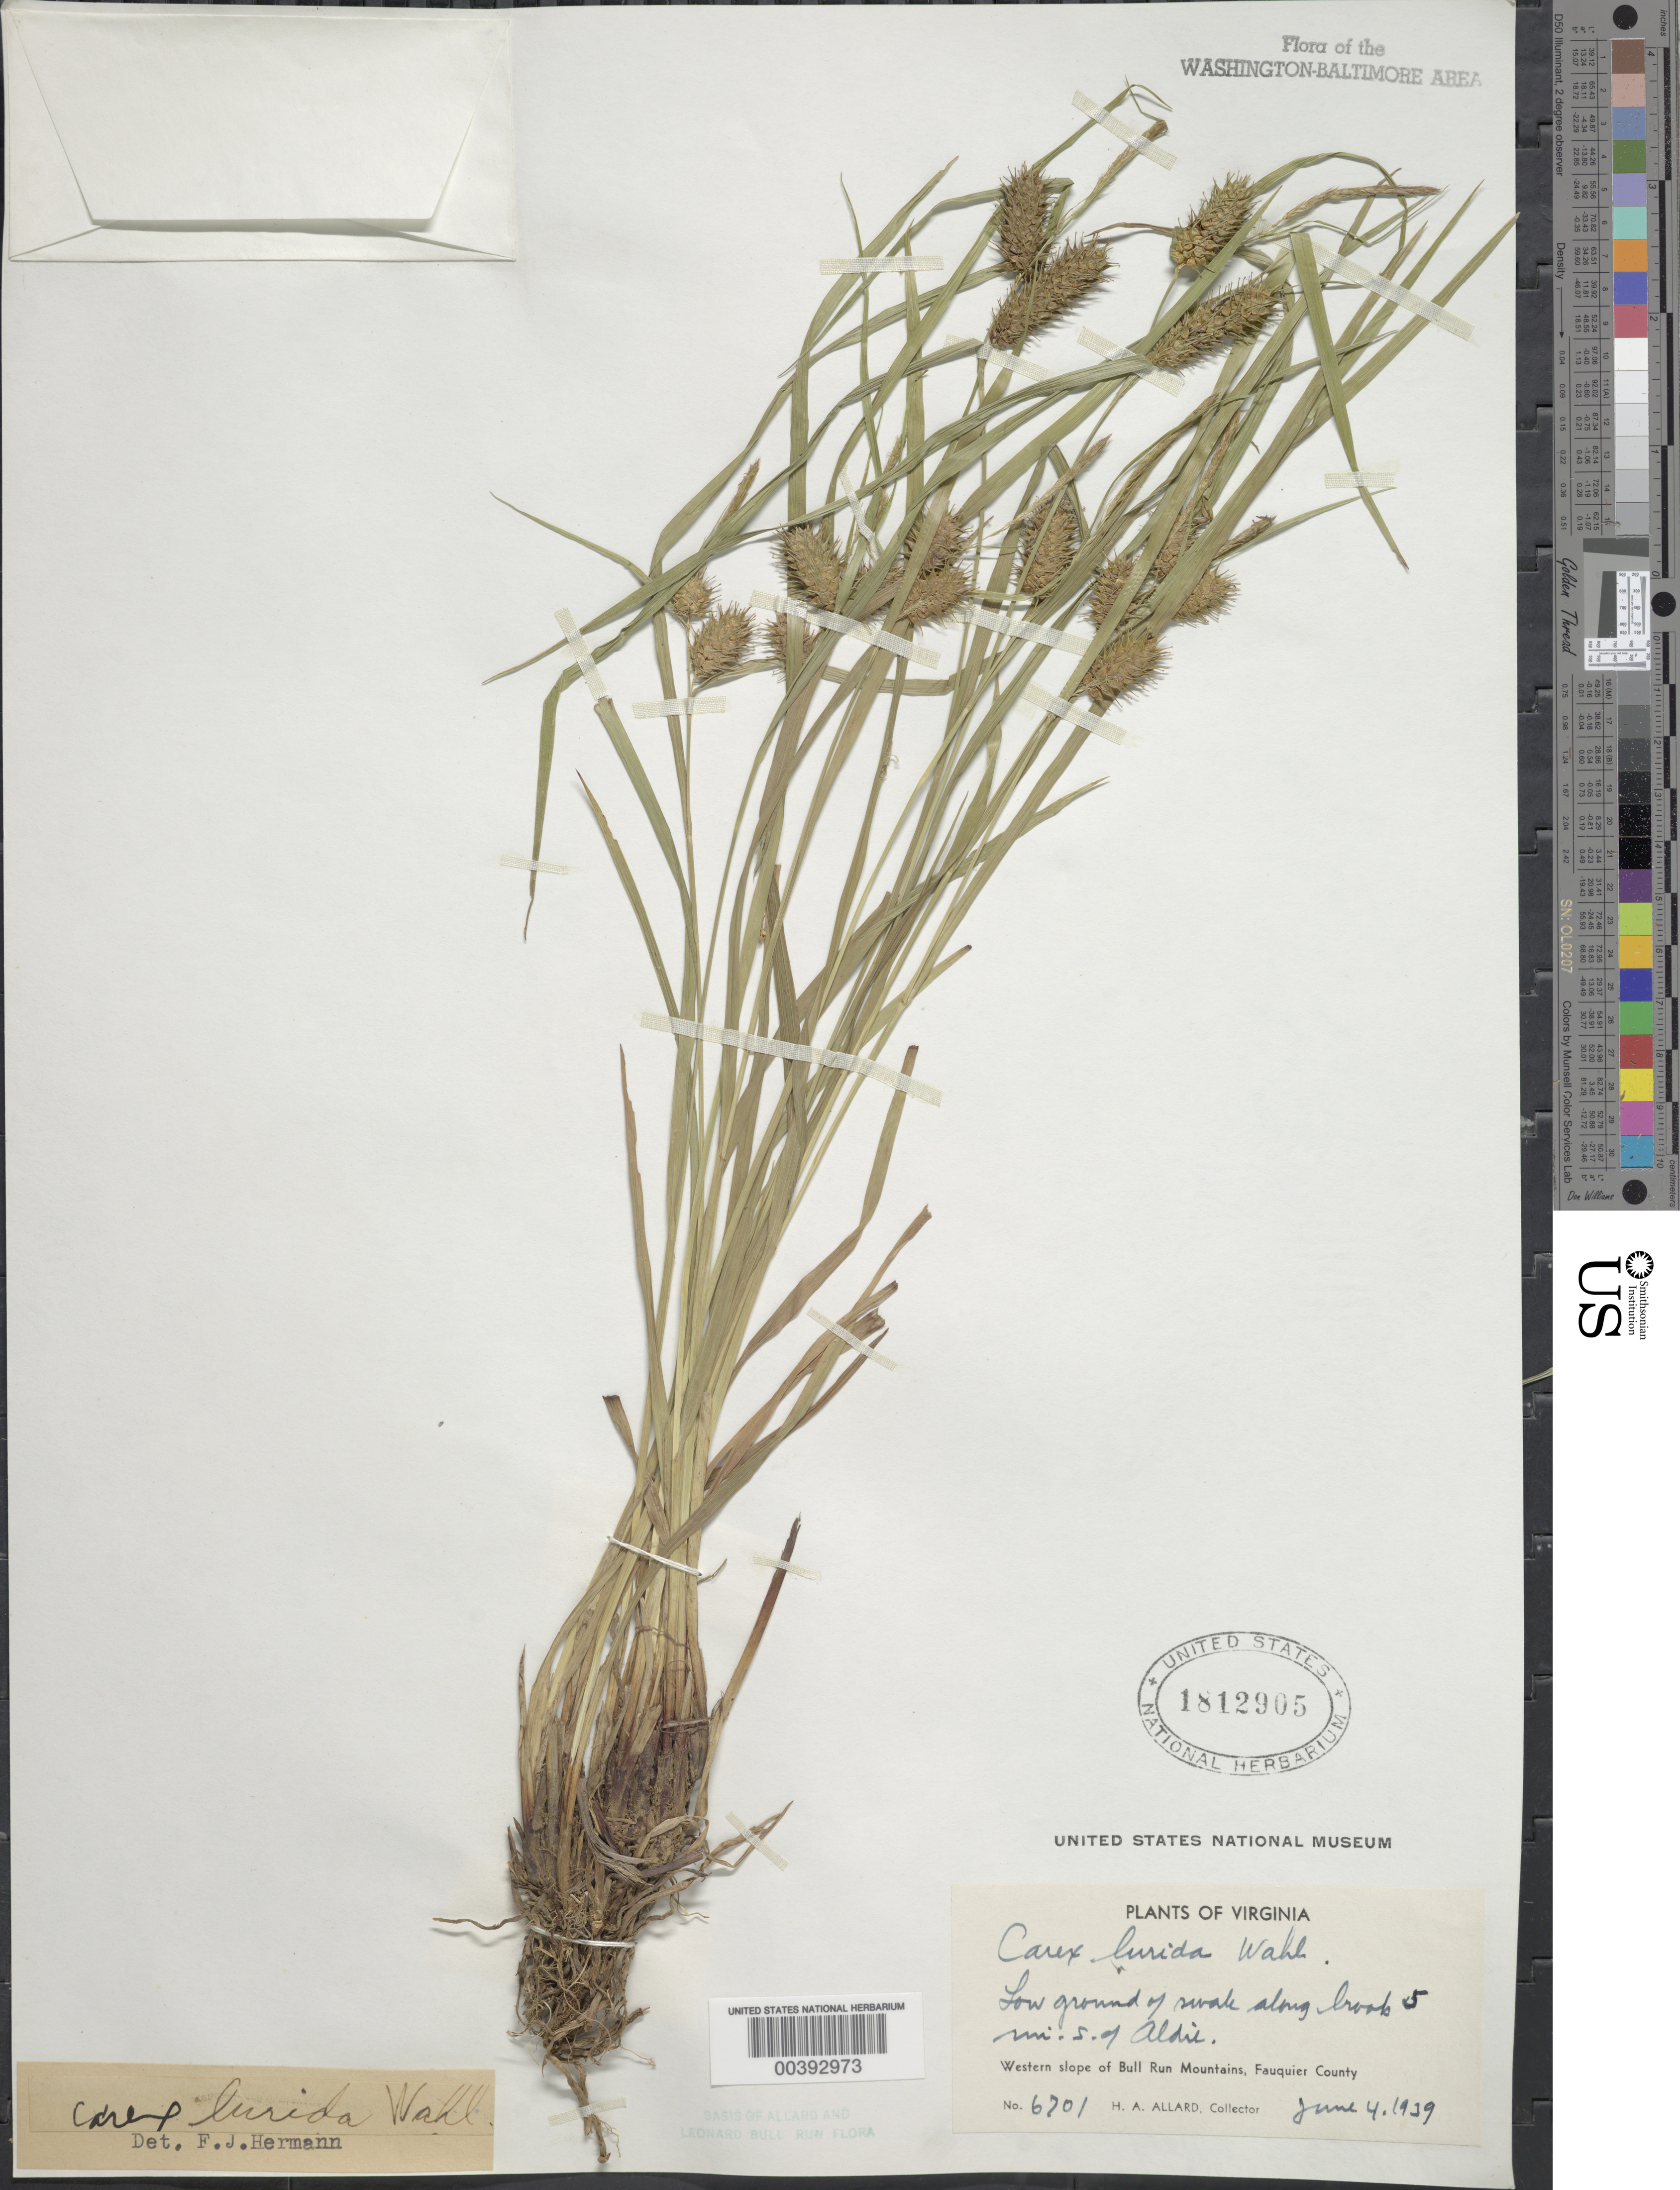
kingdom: Plantae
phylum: Tracheophyta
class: Liliopsida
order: Poales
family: Cyperaceae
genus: Carex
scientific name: Carex lurida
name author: Wahlenb.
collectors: H. A. Allard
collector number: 6701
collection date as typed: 04 Jun 1939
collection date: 1939-06-04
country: United States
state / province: Virginia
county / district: Fauquier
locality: South of Aldie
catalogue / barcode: US 1812905